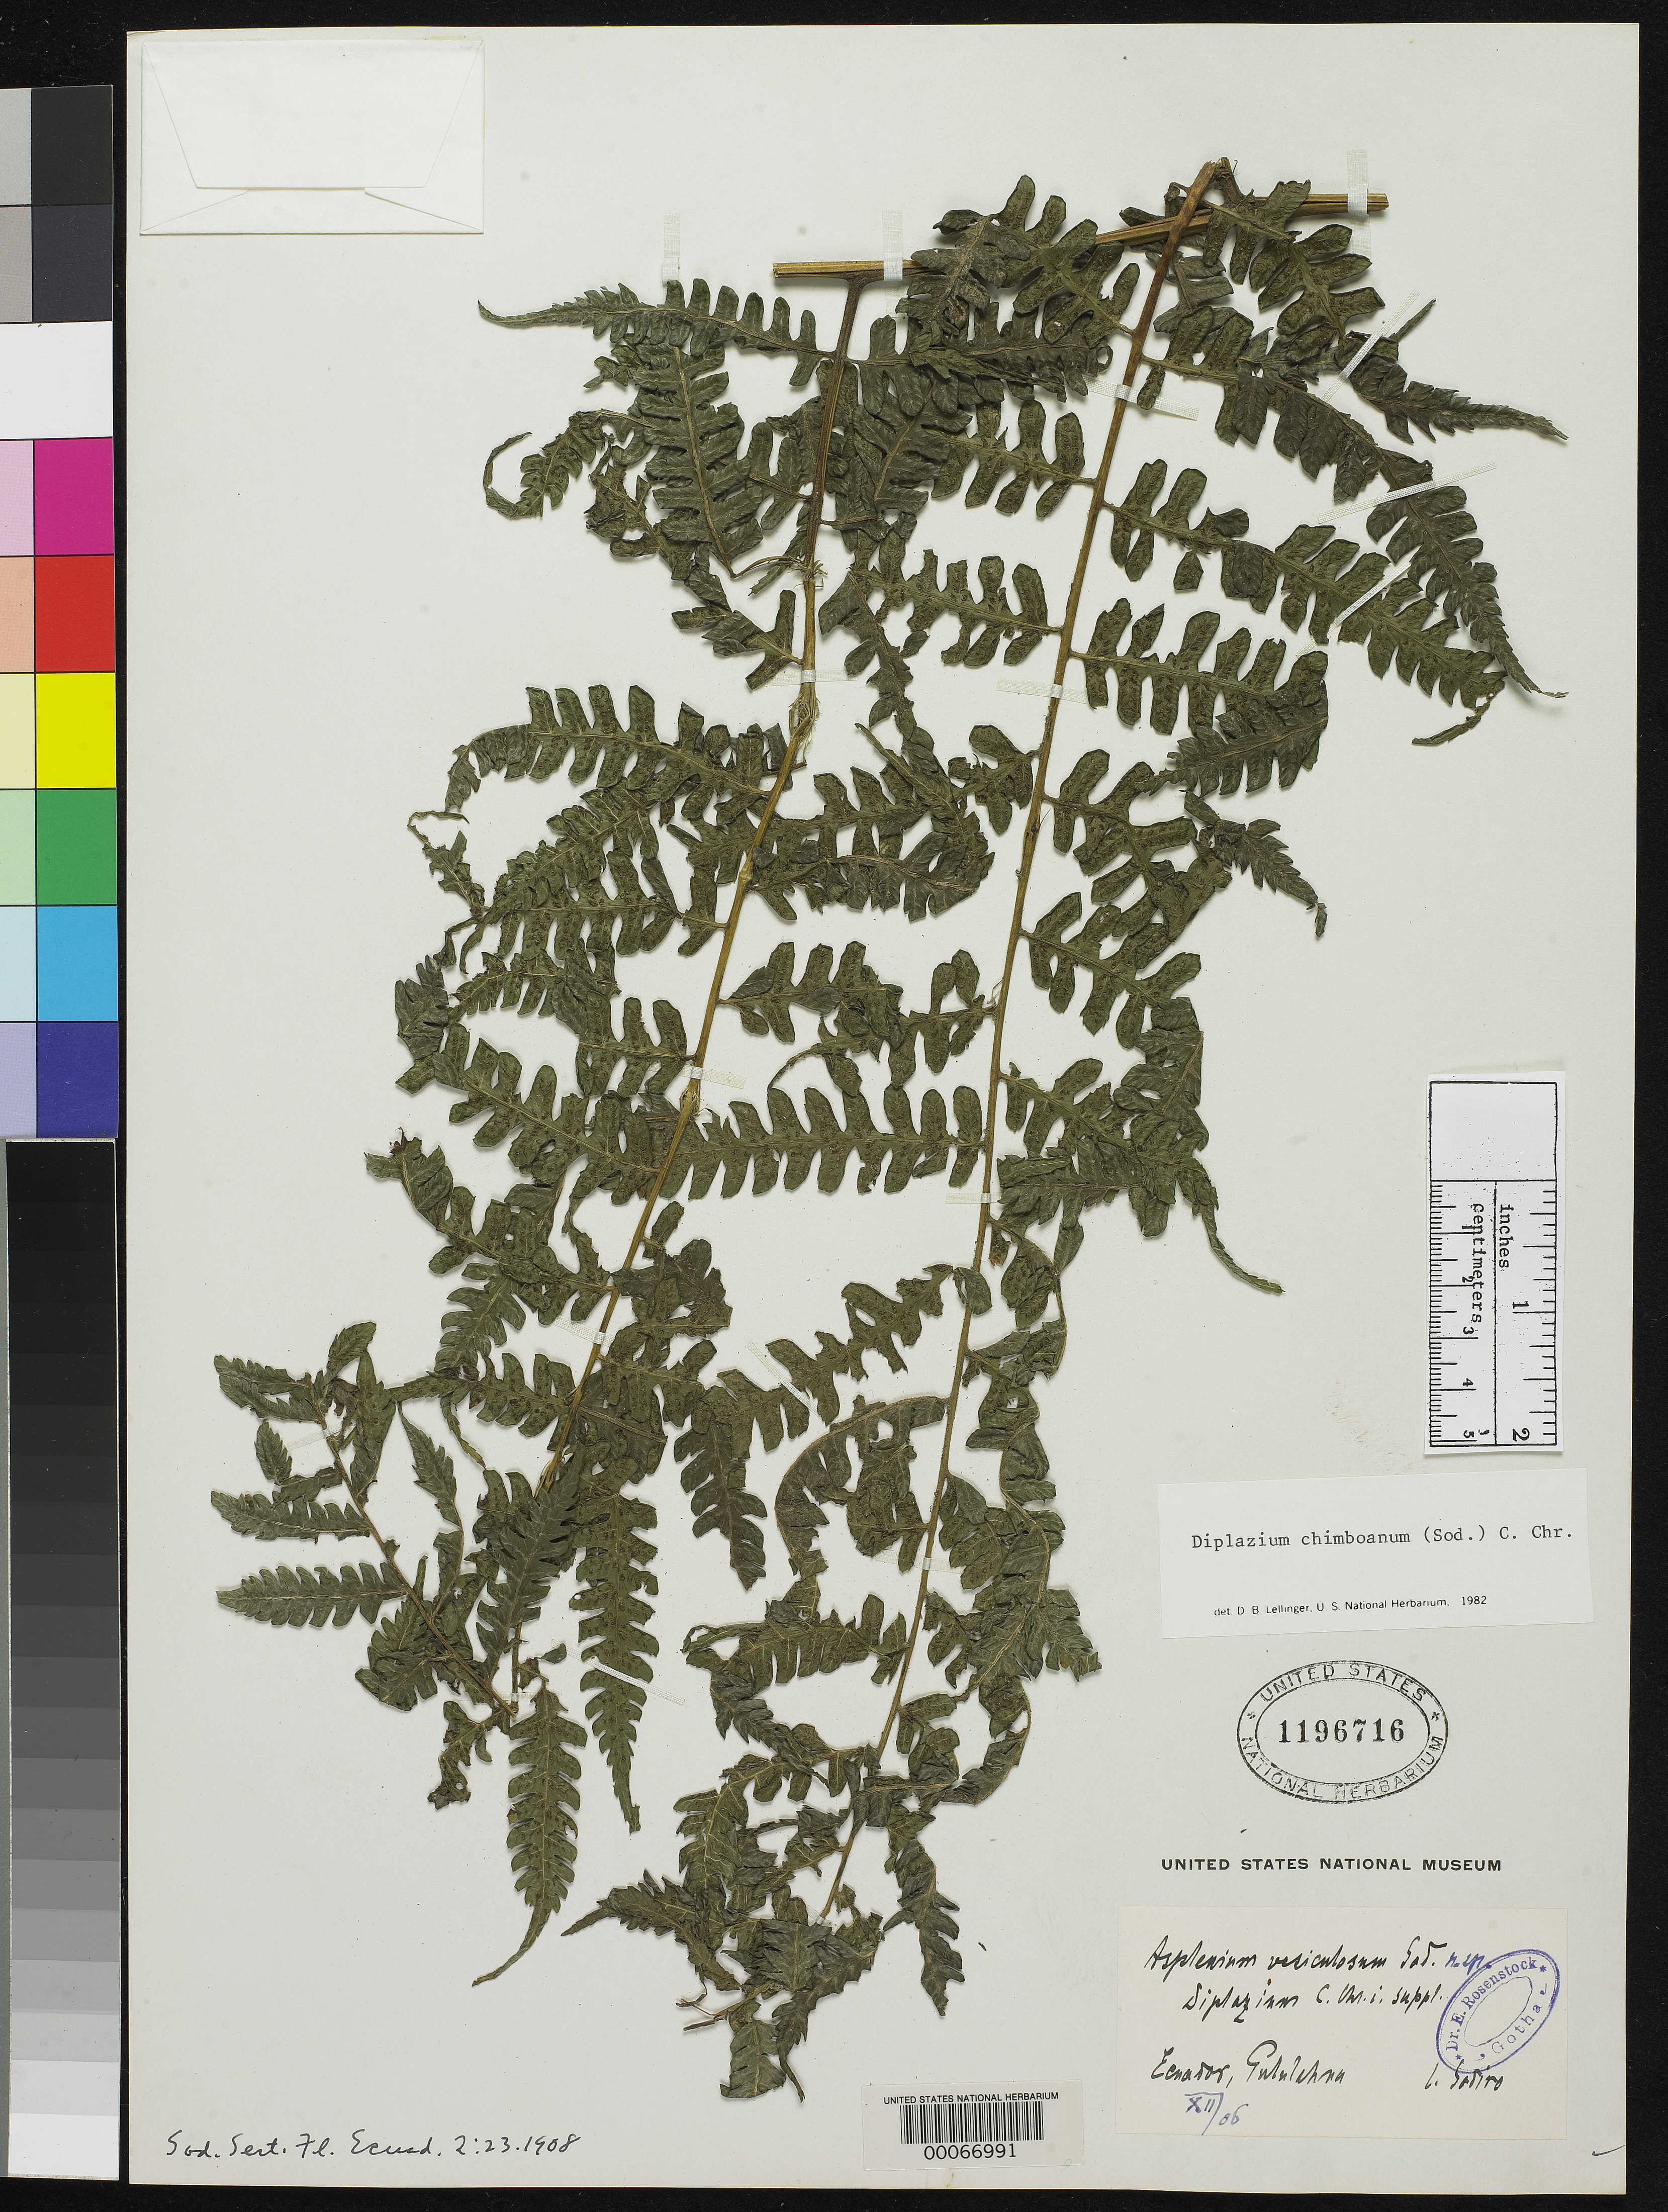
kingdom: Plantae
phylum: Tracheophyta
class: Polypodiopsida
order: Polypodiales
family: Aspleniaceae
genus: Asplenium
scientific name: Asplenium vesciculosum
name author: Sodiro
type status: Type Collection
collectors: L. Sodiro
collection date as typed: Dec 1906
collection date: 1906-12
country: Ecuador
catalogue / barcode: US 1196716